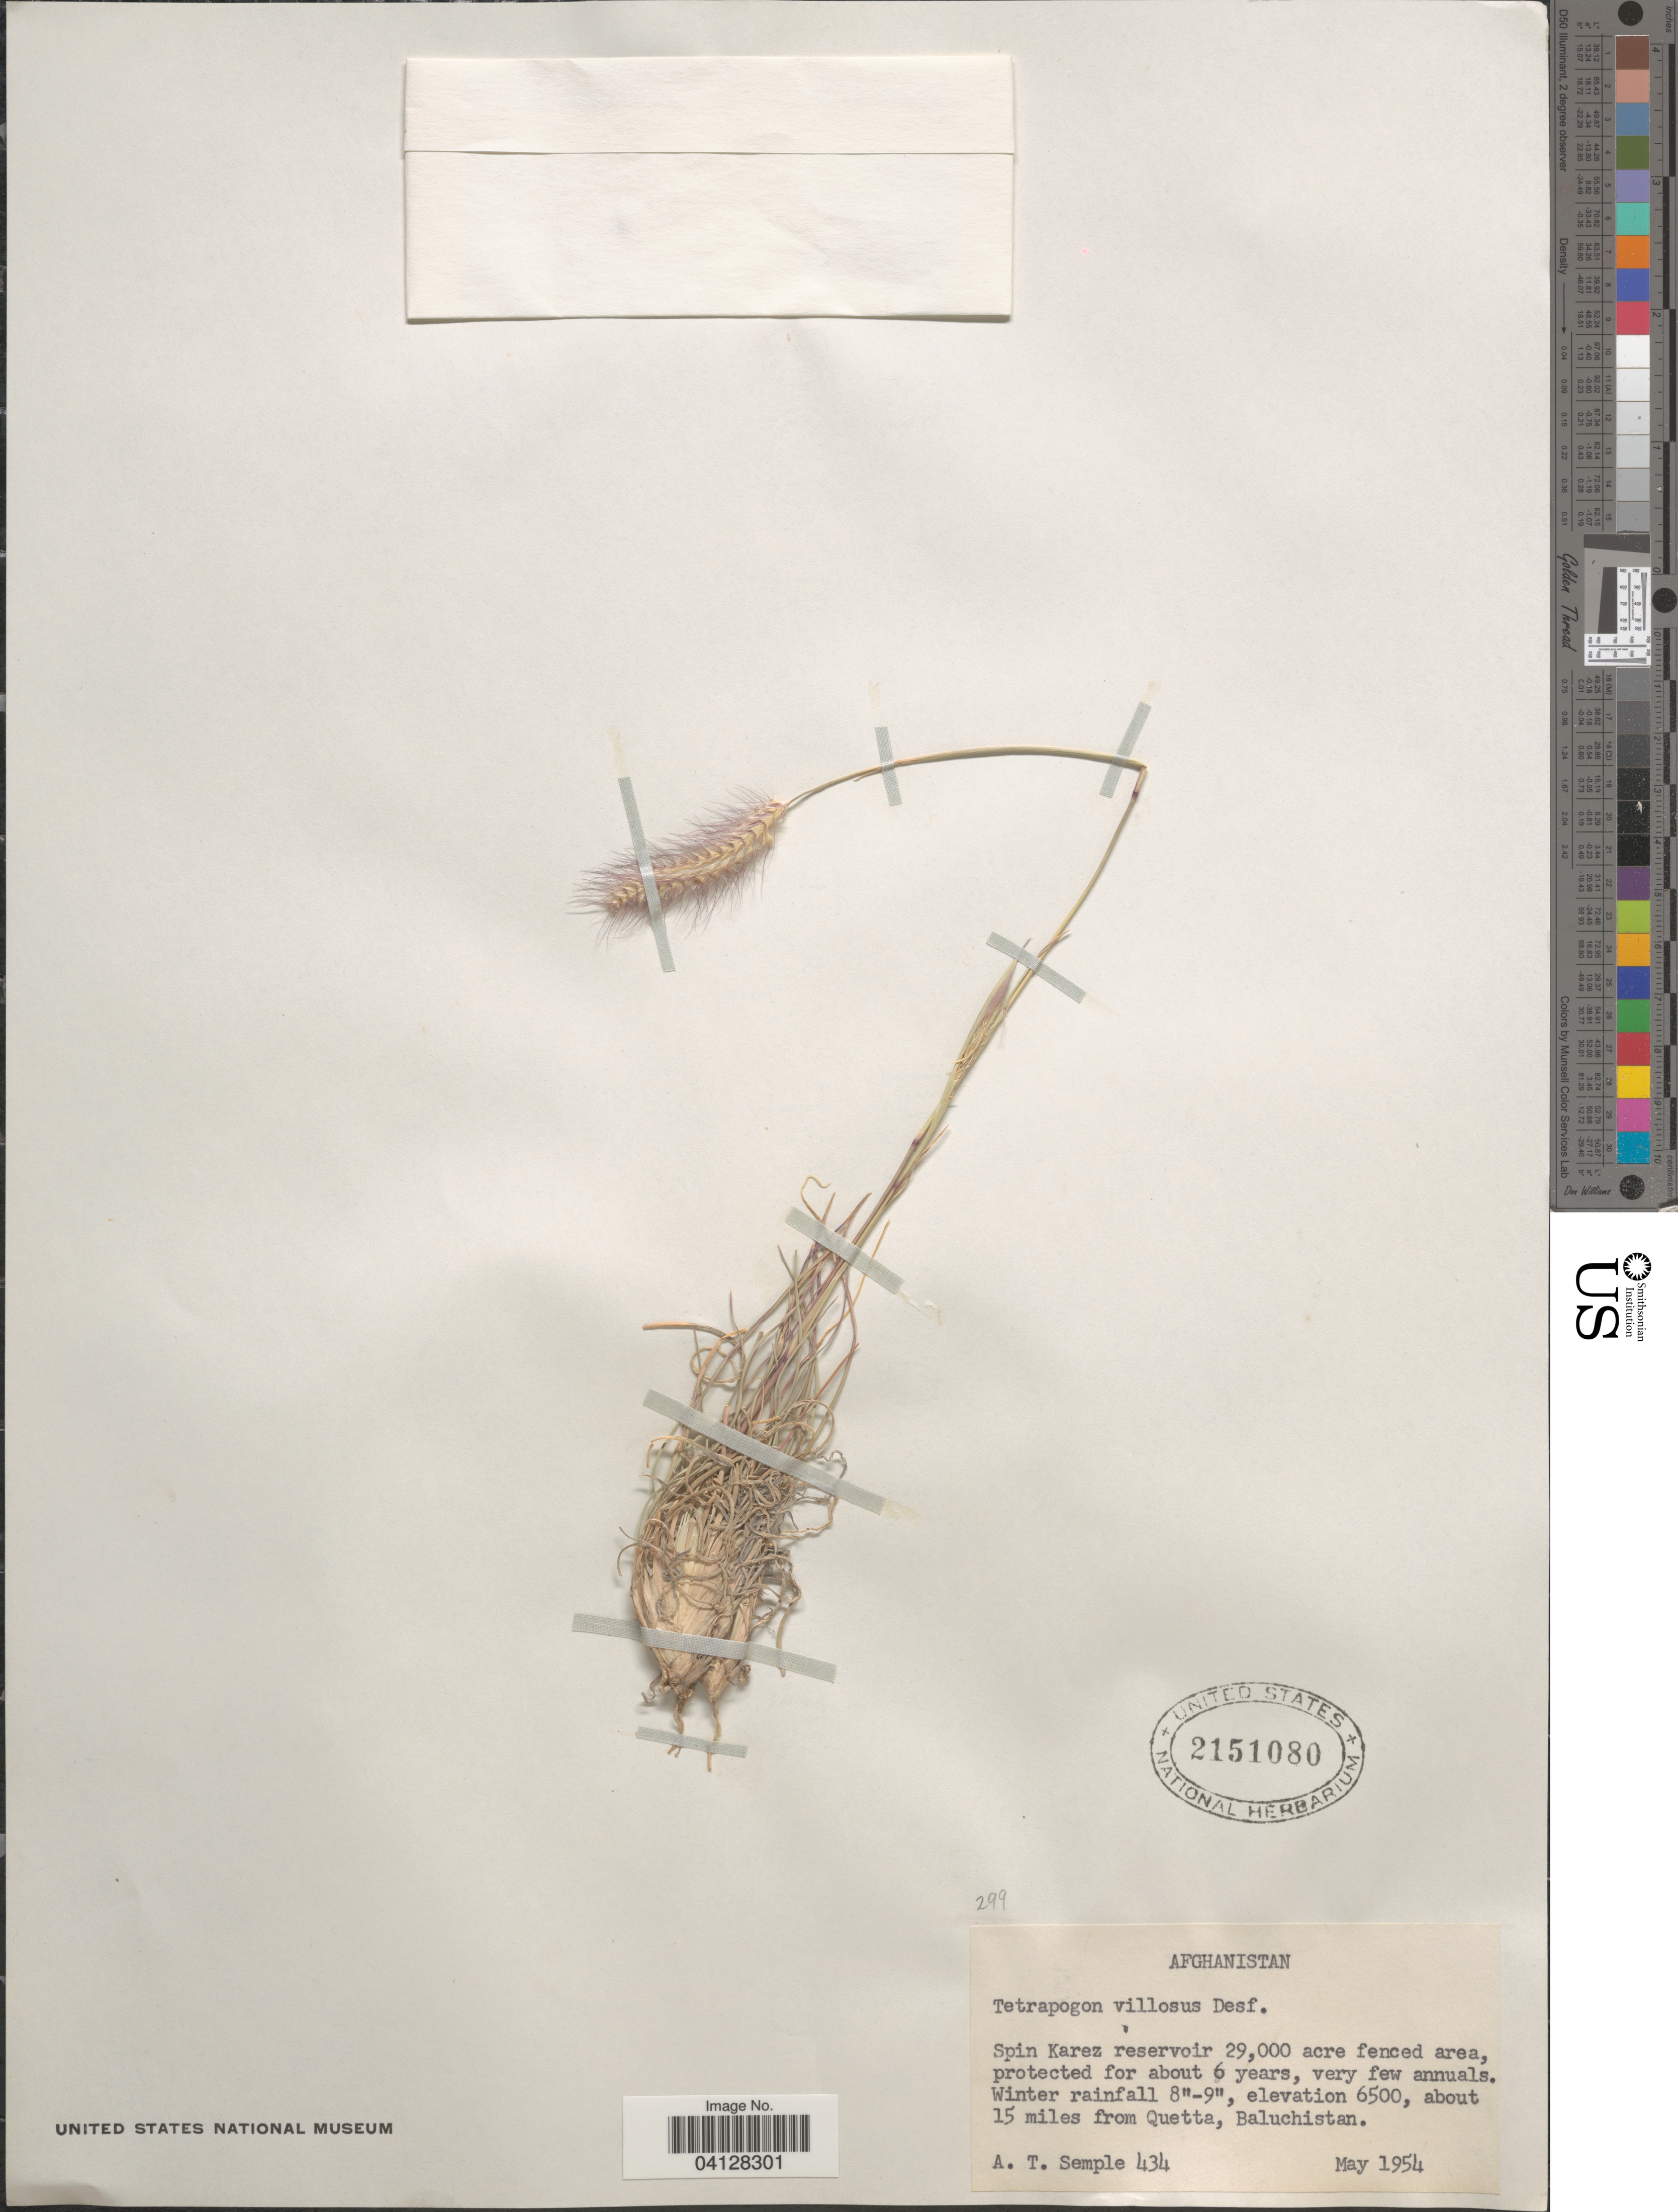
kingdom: Plantae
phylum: Tracheophyta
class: Liliopsida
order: Poales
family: Poaceae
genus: Tetrapogon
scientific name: Tetrapogon villosus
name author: Desf.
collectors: A. Semple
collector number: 434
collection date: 1954-05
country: Afghanistan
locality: Spin Karez reservoir 29,000 acre area. 15 miles from Quetta, Baluchistan.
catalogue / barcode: US 2151080